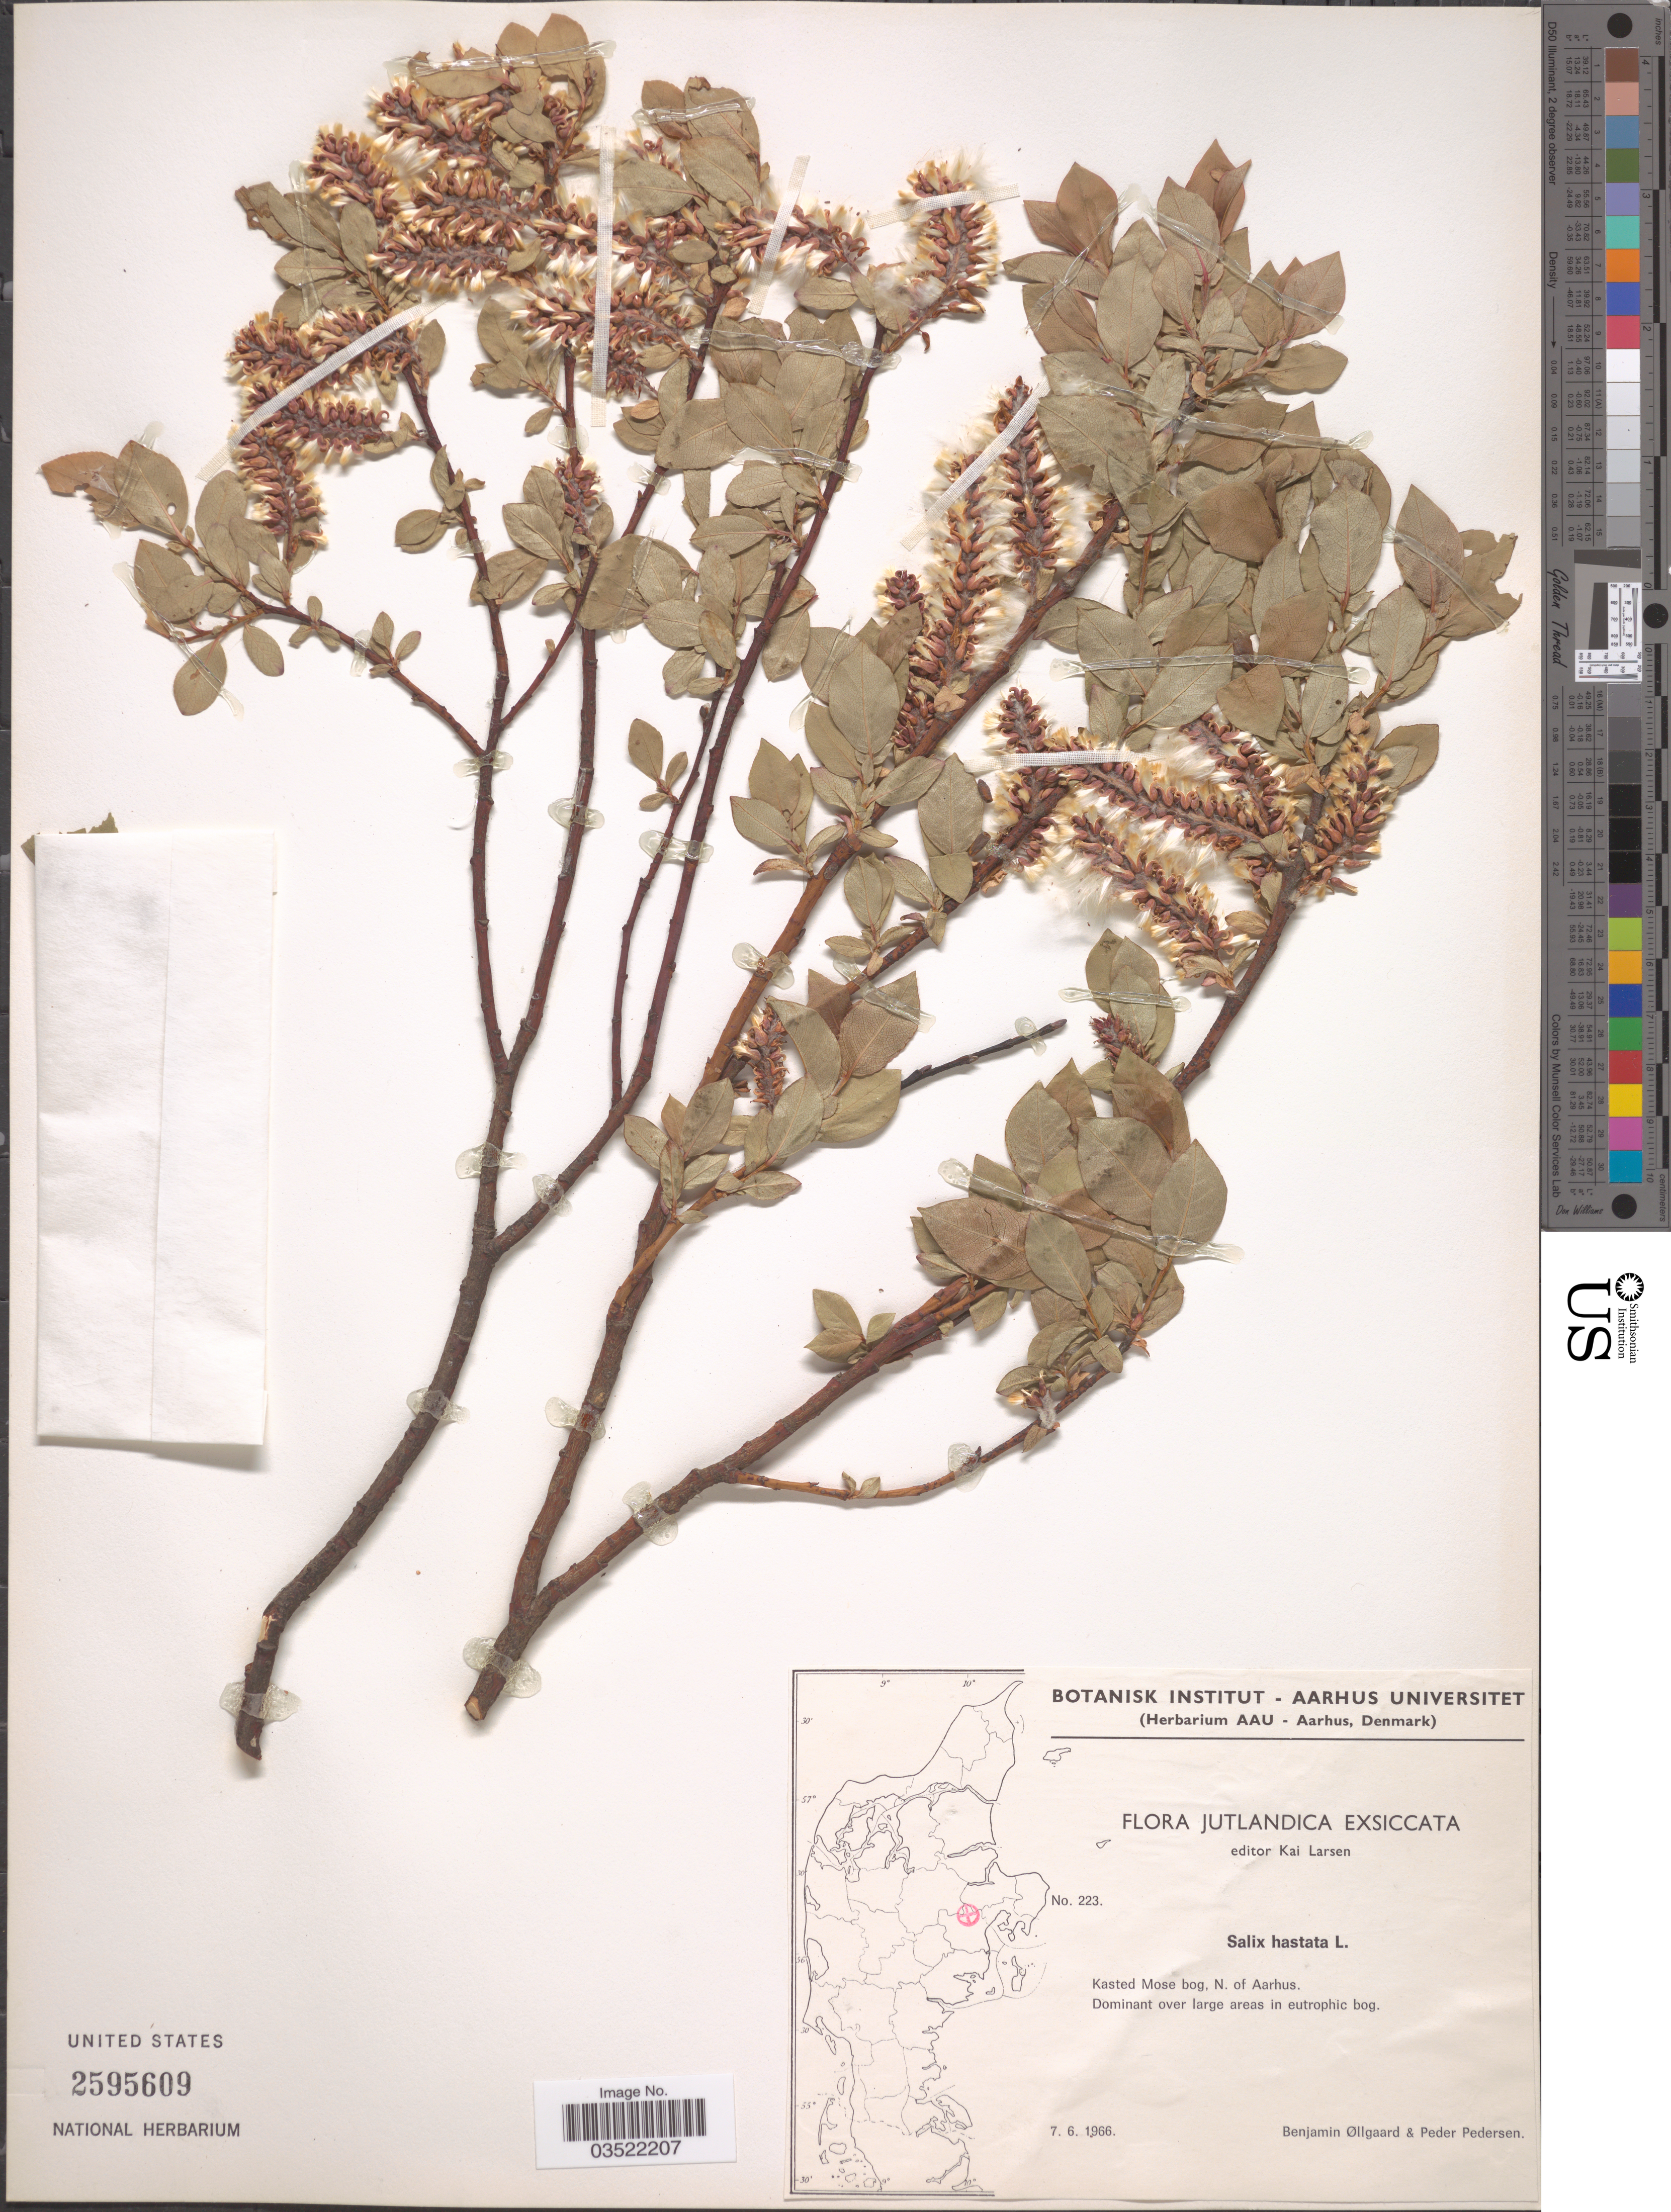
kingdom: Plantae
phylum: Tracheophyta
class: Magnoliopsida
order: Malpighiales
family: Salicaceae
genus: Salix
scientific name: Salix hastata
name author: L.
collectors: B. Øllgaard & P. Pedersen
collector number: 223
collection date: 1966-06-07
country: Denmark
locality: Jutlandica. Kasted Mose bog, N. of Aarhus.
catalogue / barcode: US 2595609